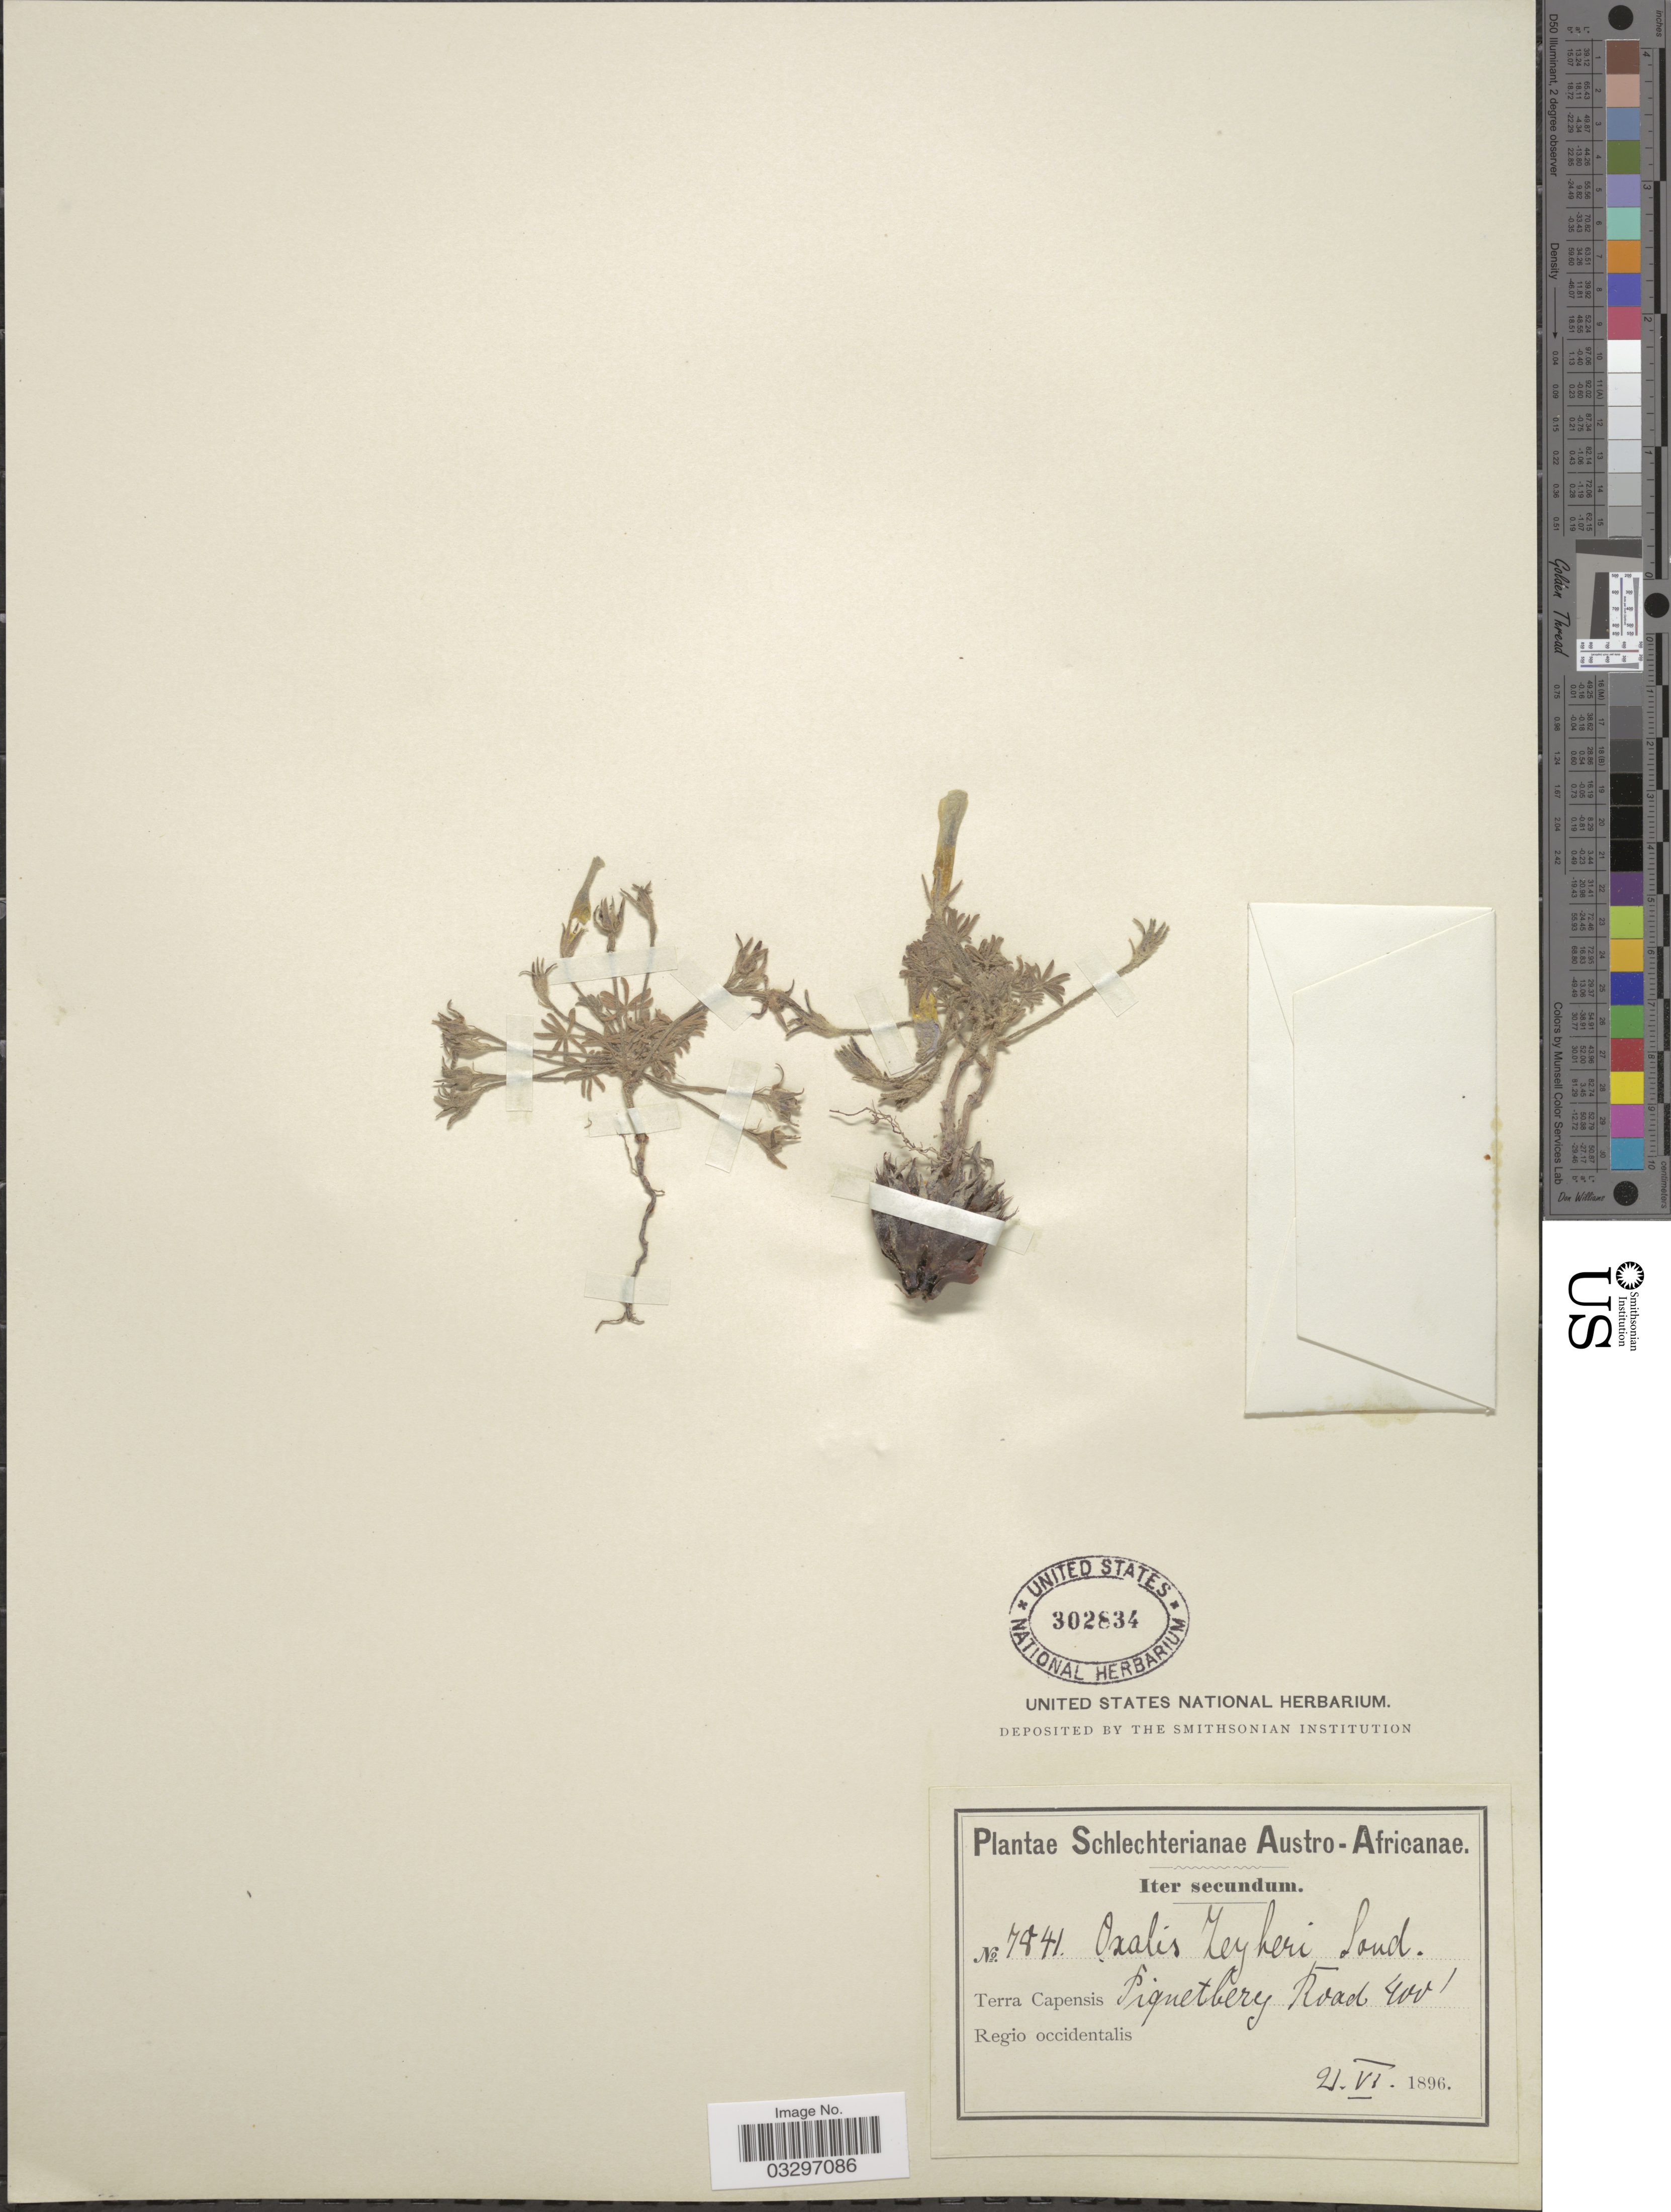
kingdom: Plantae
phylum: Tracheophyta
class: Magnoliopsida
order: Oxalidales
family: Oxalidaceae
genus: Oxalis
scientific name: Oxalis zeyheri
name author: Sond.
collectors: Schlechter, --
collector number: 7841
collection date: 1896-06-21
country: South Africa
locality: Austro-Africanae, Terra Capensis, Piquetberg Road, Regio occidentalis.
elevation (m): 122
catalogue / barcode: US 302834